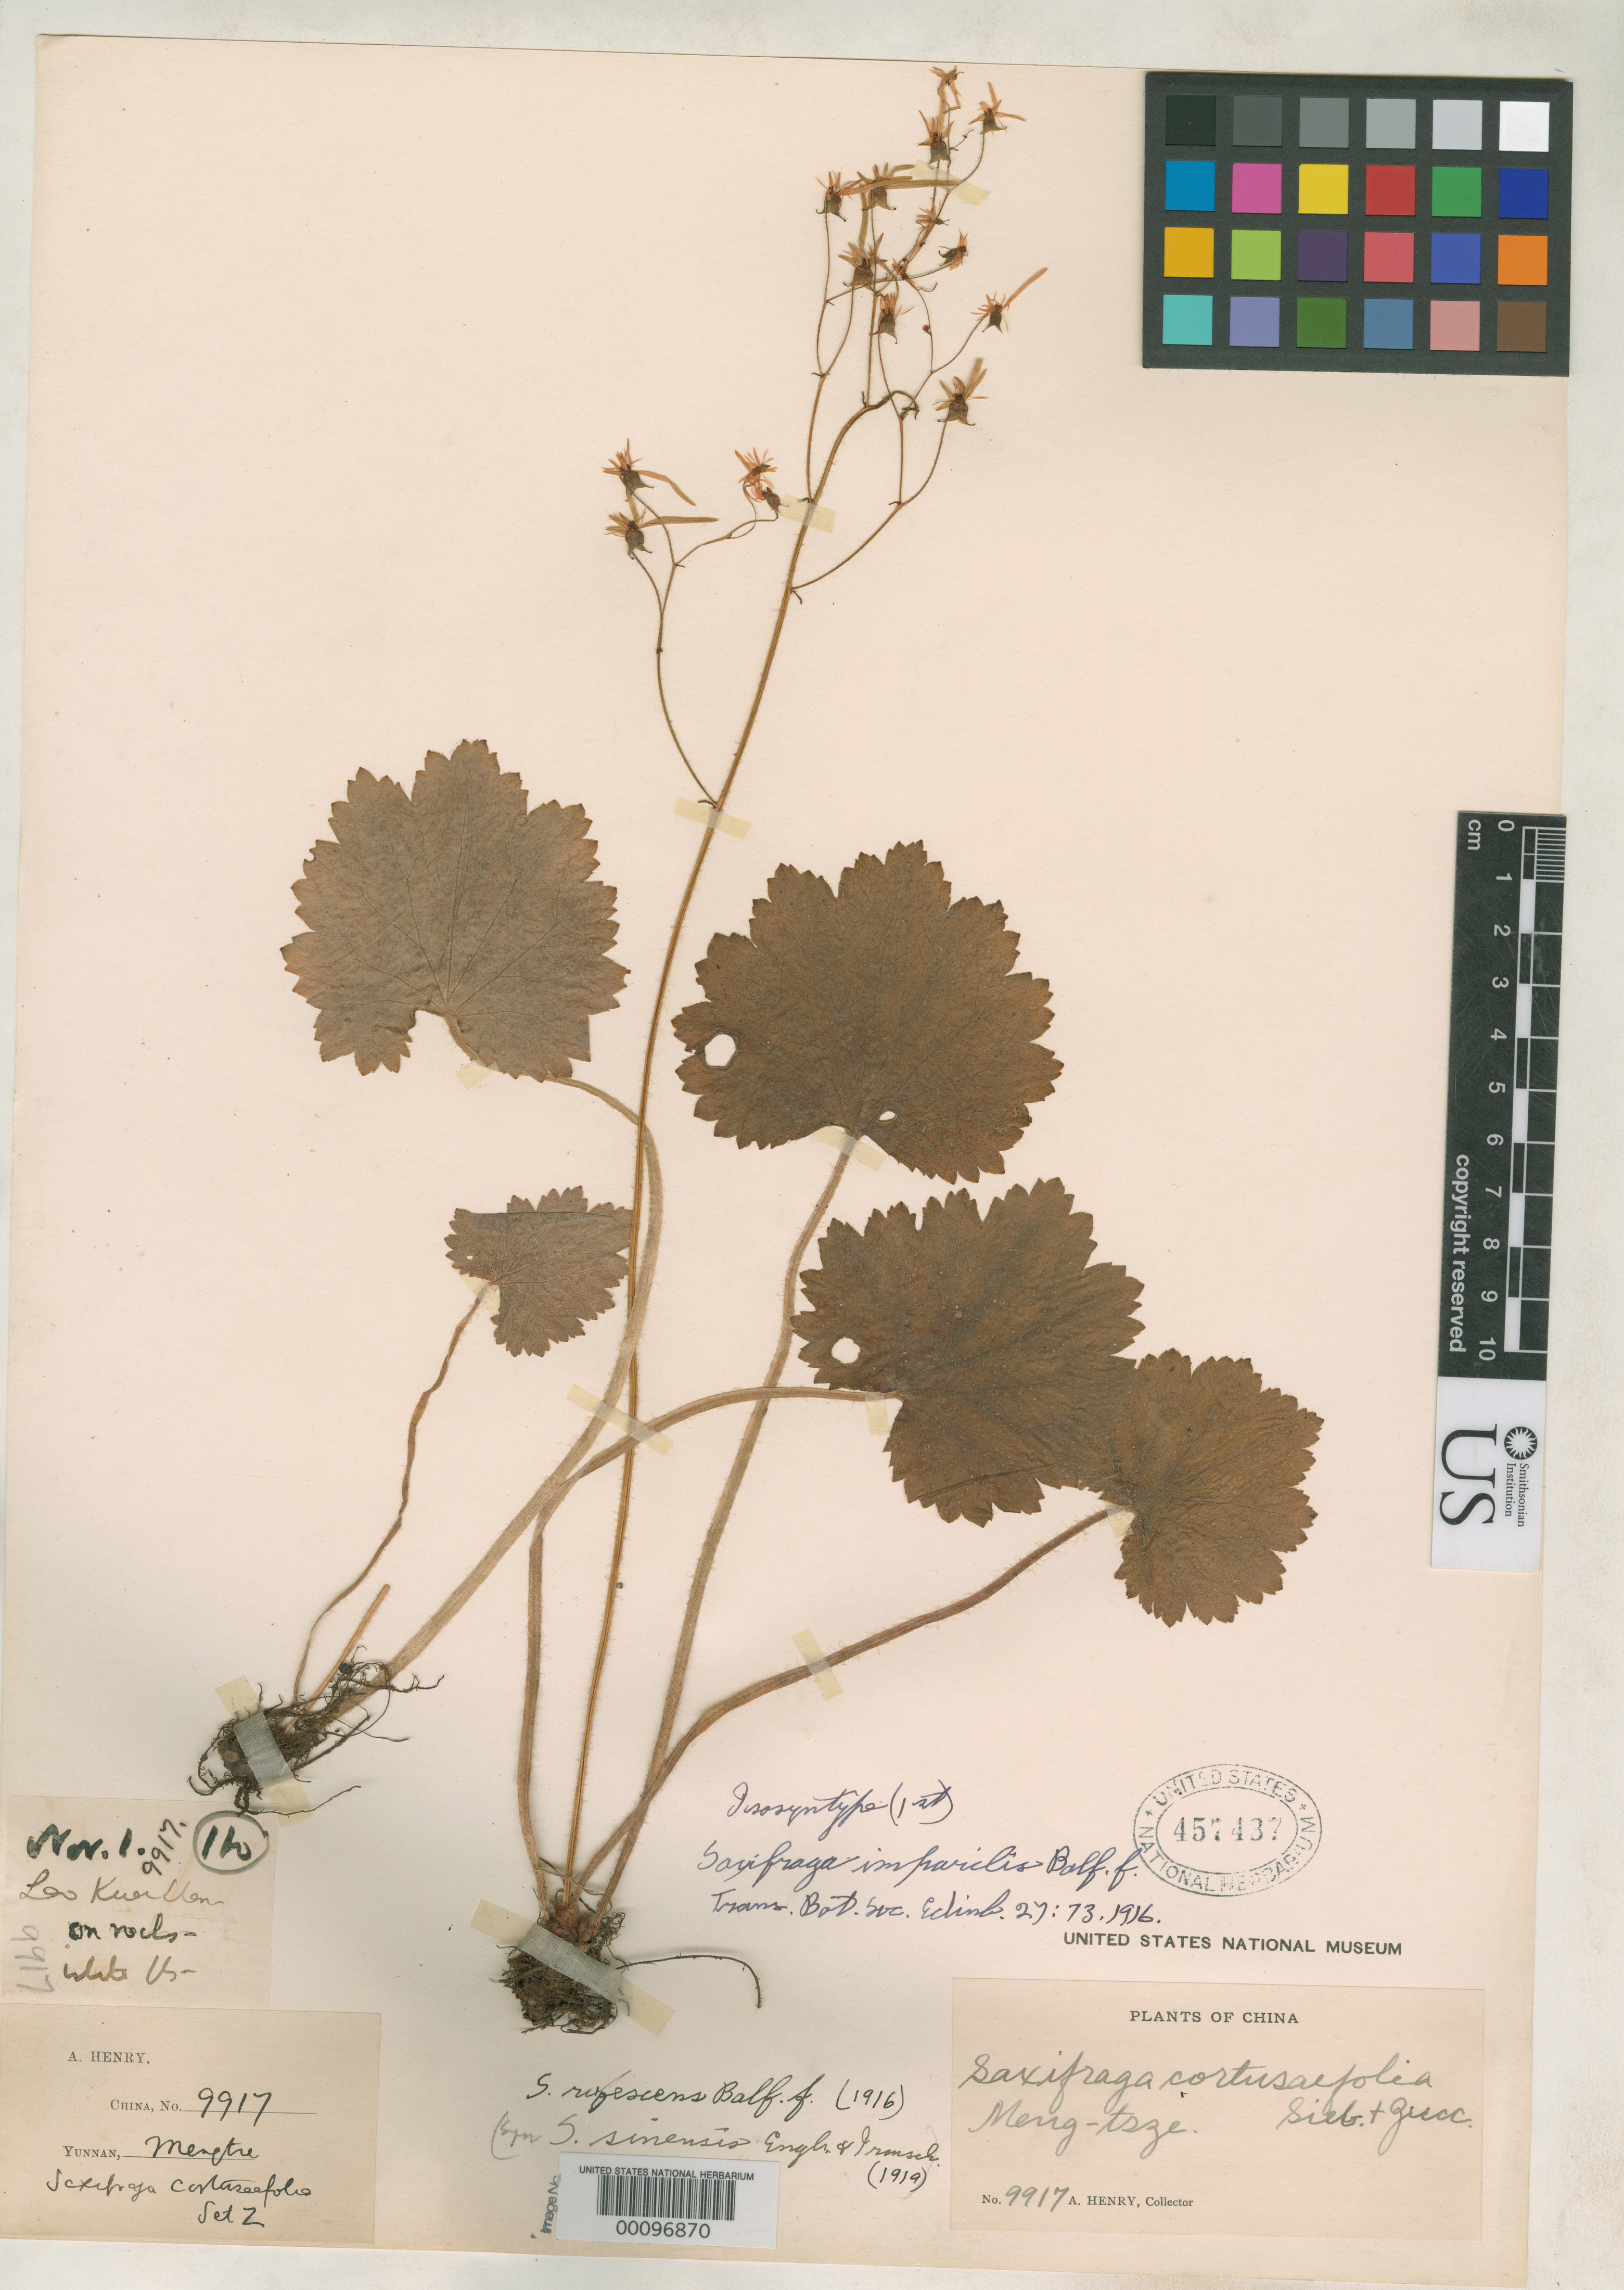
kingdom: Plantae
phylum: Tracheophyta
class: Magnoliopsida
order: Saxifragales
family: Saxifragaceae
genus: Saxifraga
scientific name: Saxifraga imparilis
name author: Balf. f.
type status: Isosyntype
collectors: A. Henry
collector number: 9917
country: China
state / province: Yunnan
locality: Mengtze [Meng-tsze]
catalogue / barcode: US 457437